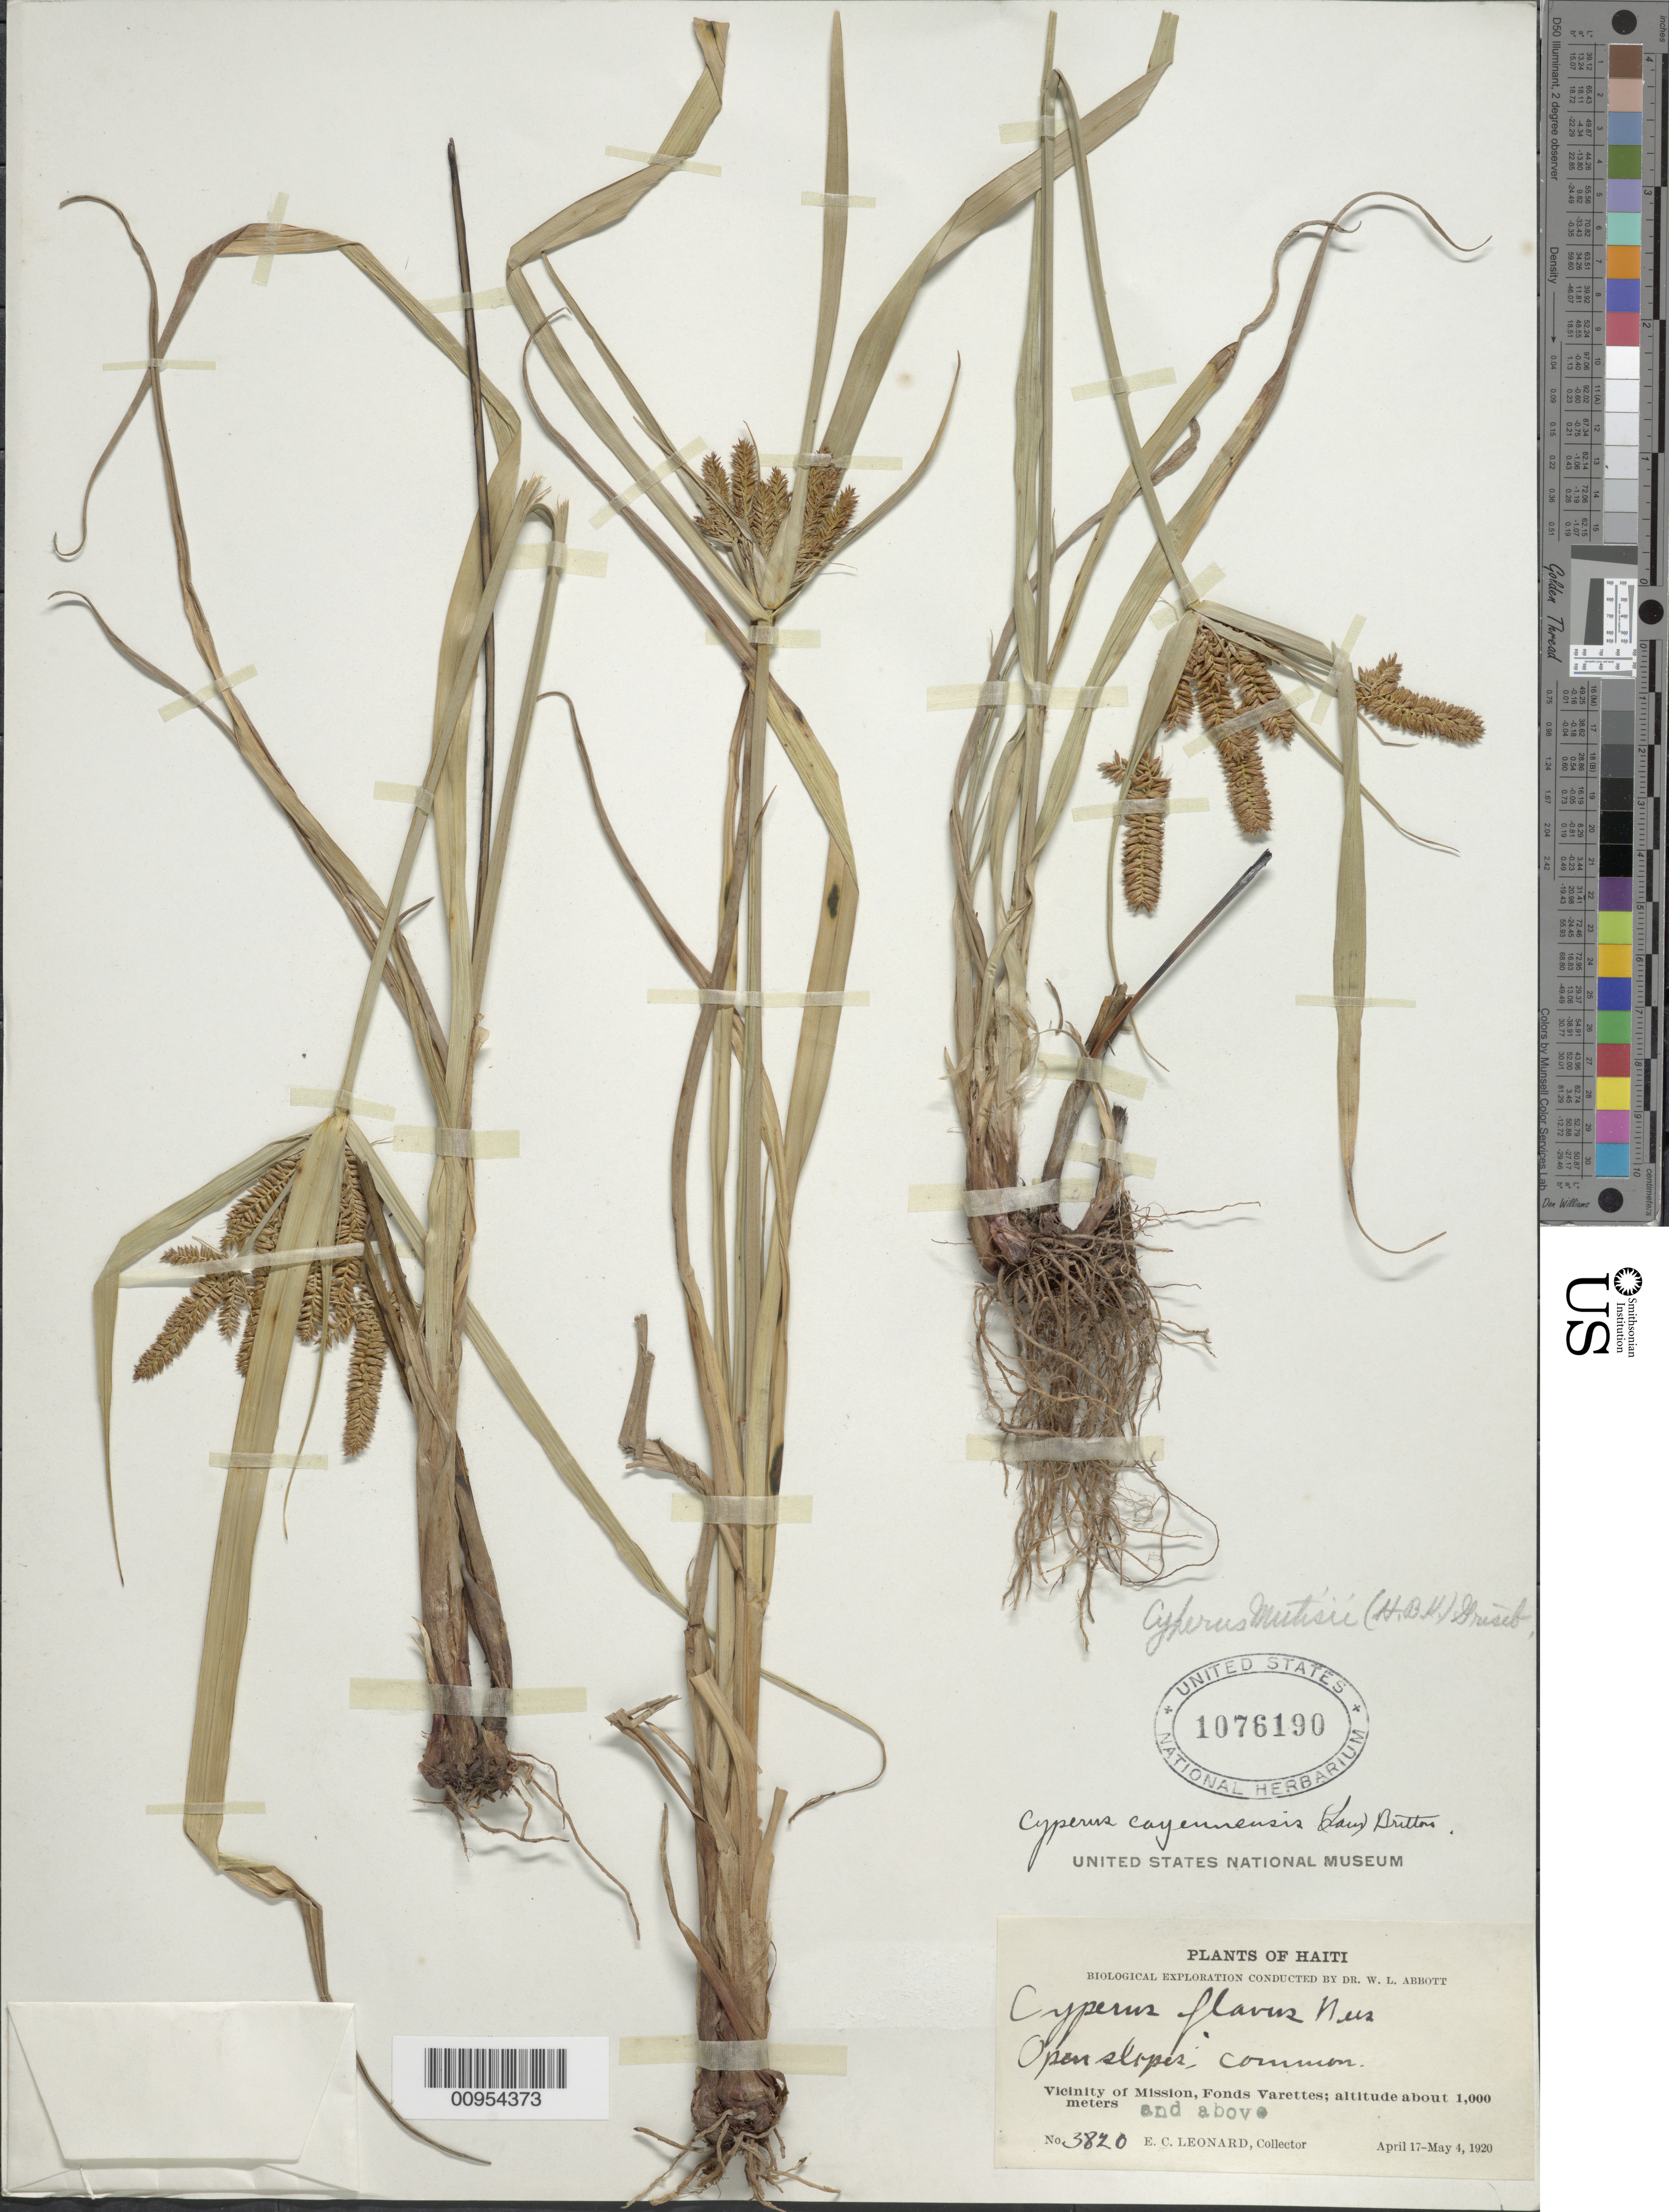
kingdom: Plantae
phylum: Tracheophyta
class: Liliopsida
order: Poales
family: Cyperaceae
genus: Cyperus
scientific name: Cyperus mutisii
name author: (Kunth) Andersson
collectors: E. C. Leonard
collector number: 3820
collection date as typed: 17 Apr 1920 to 04 May 1920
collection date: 1920-04-17/1920-05-04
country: Haiti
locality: Vicinity of Mission, Fonds Verettes, slopes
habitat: Open slopes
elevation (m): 1000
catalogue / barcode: US 1076190